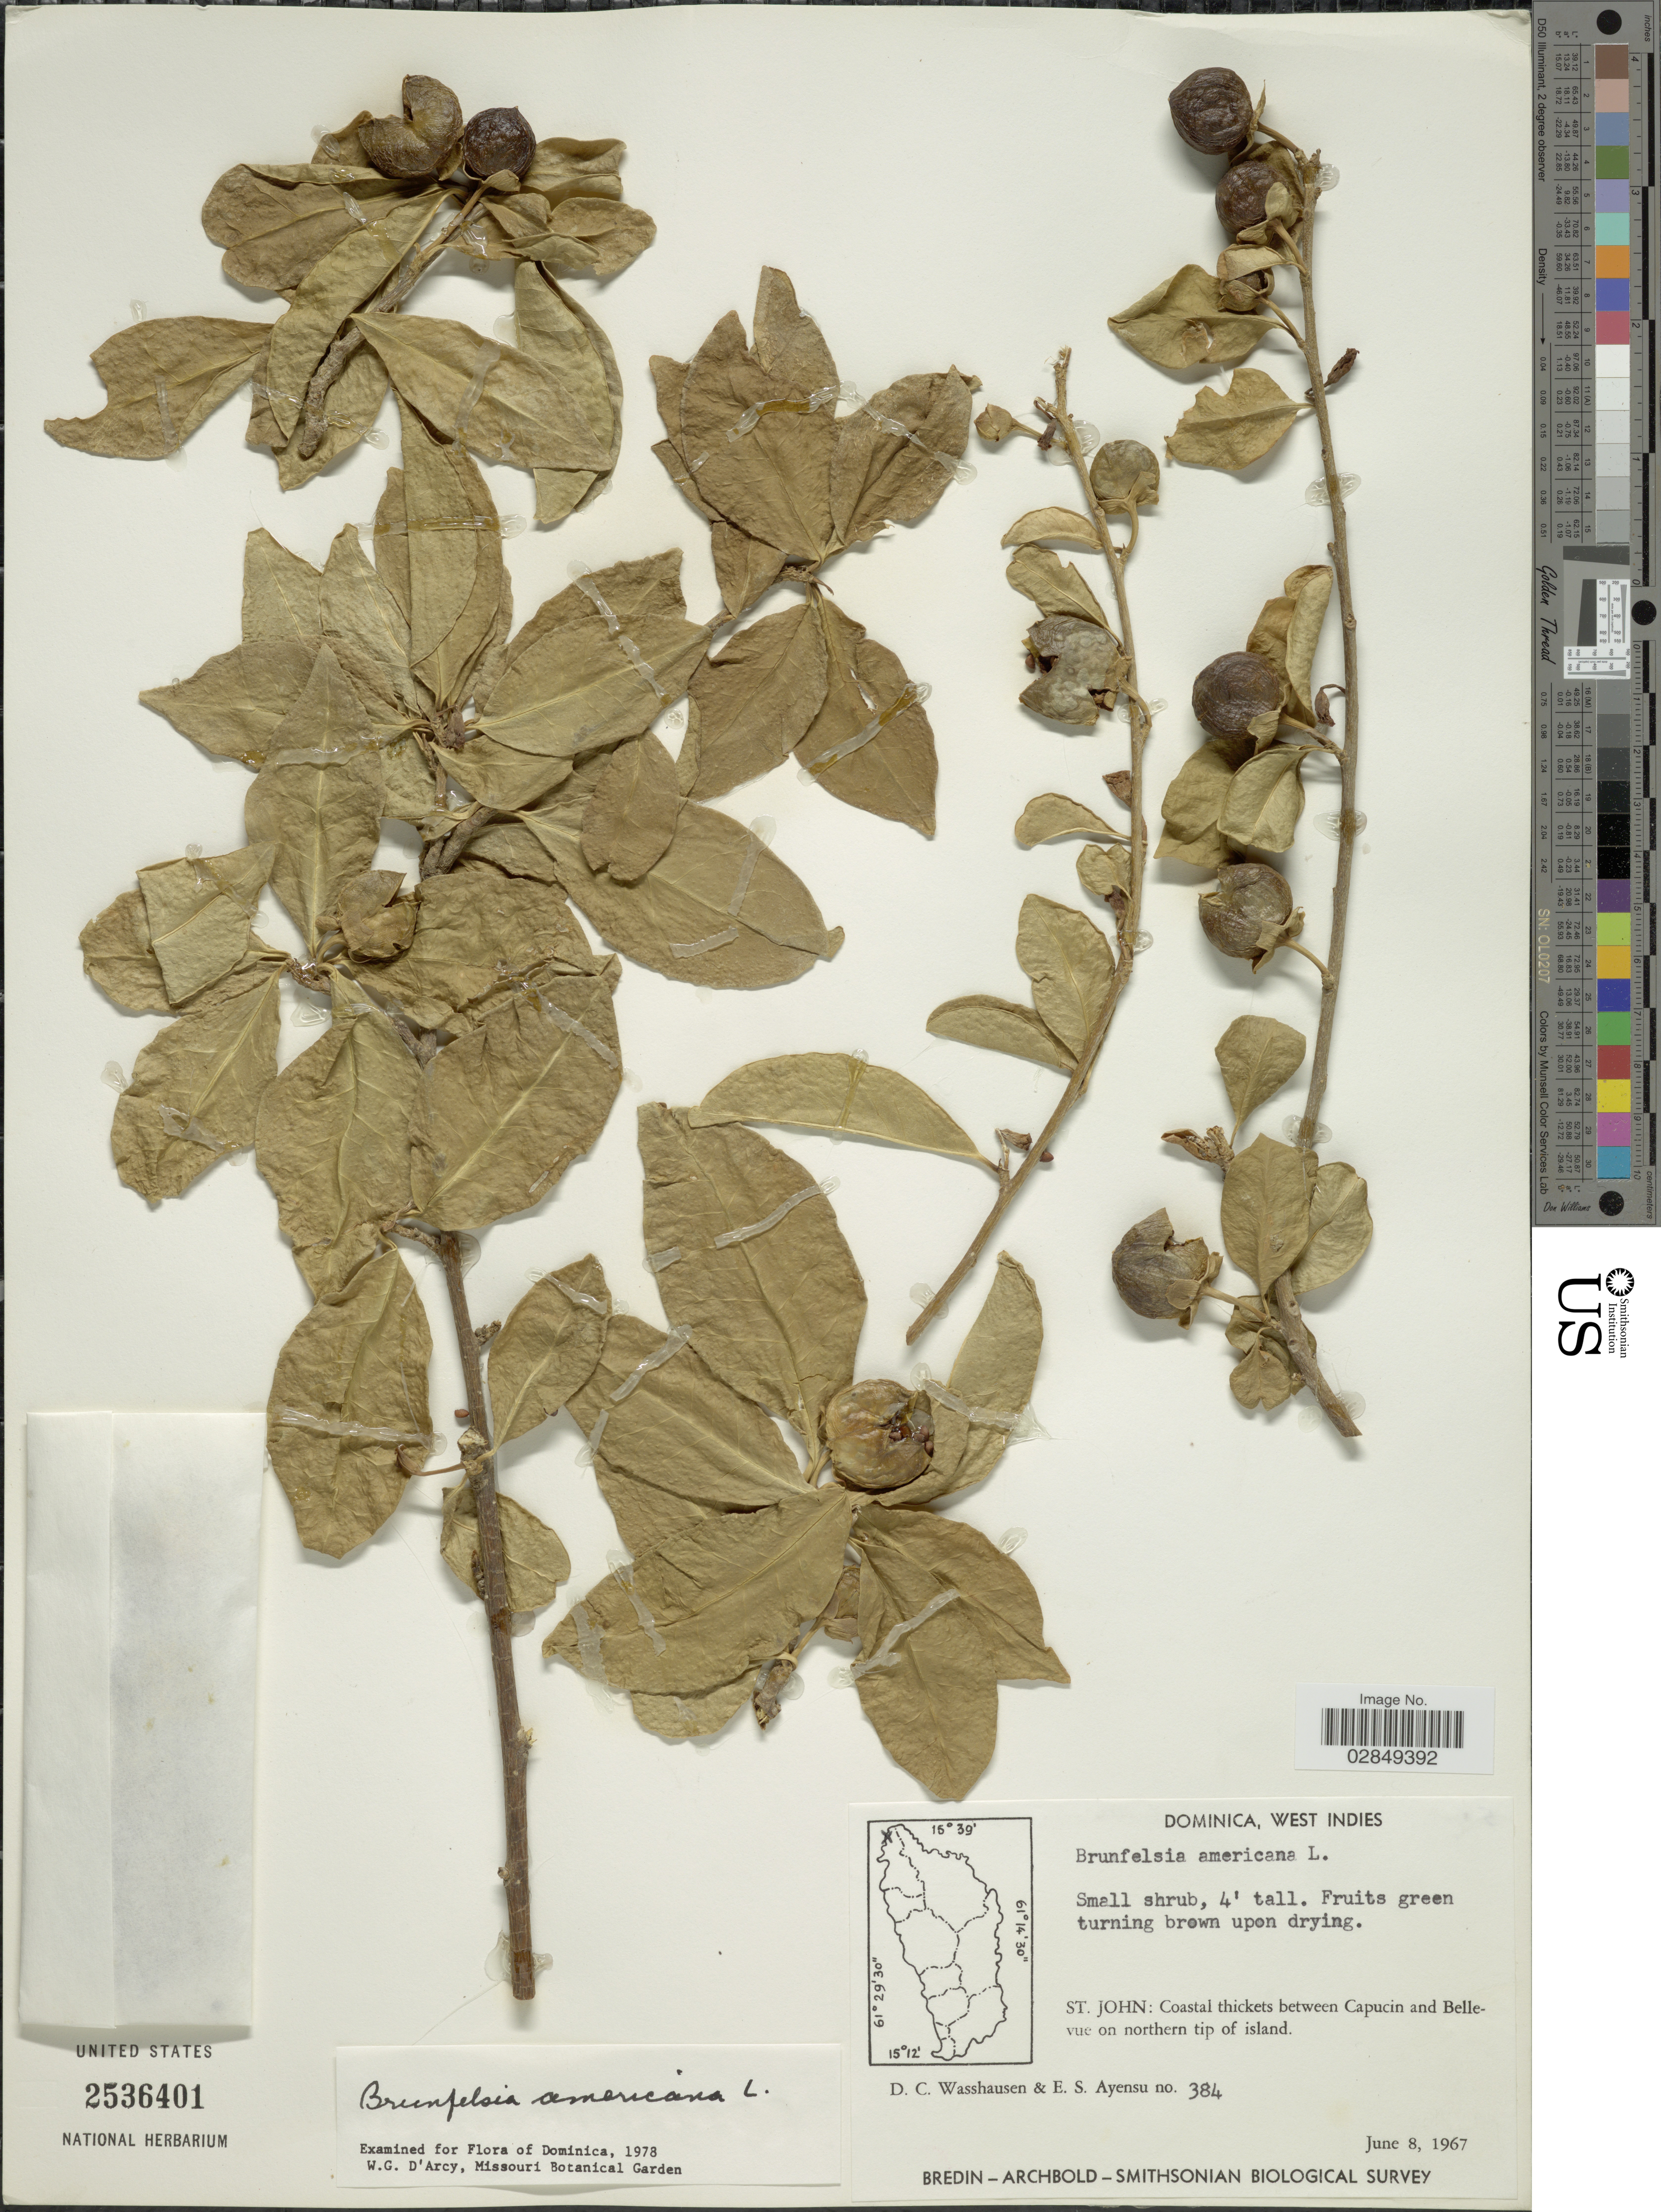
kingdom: Plantae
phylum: Tracheophyta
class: Magnoliopsida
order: Solanales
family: Solanaceae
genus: Brunfelsia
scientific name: Brunfelsia americana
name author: L.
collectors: D. C. Wasshausen & E. S. Ayensu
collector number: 384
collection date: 1967-06-08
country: Dominica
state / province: St. John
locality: Coastal thickets between Capucin and Bellevue on northern tip of island.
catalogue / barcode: US 2536401